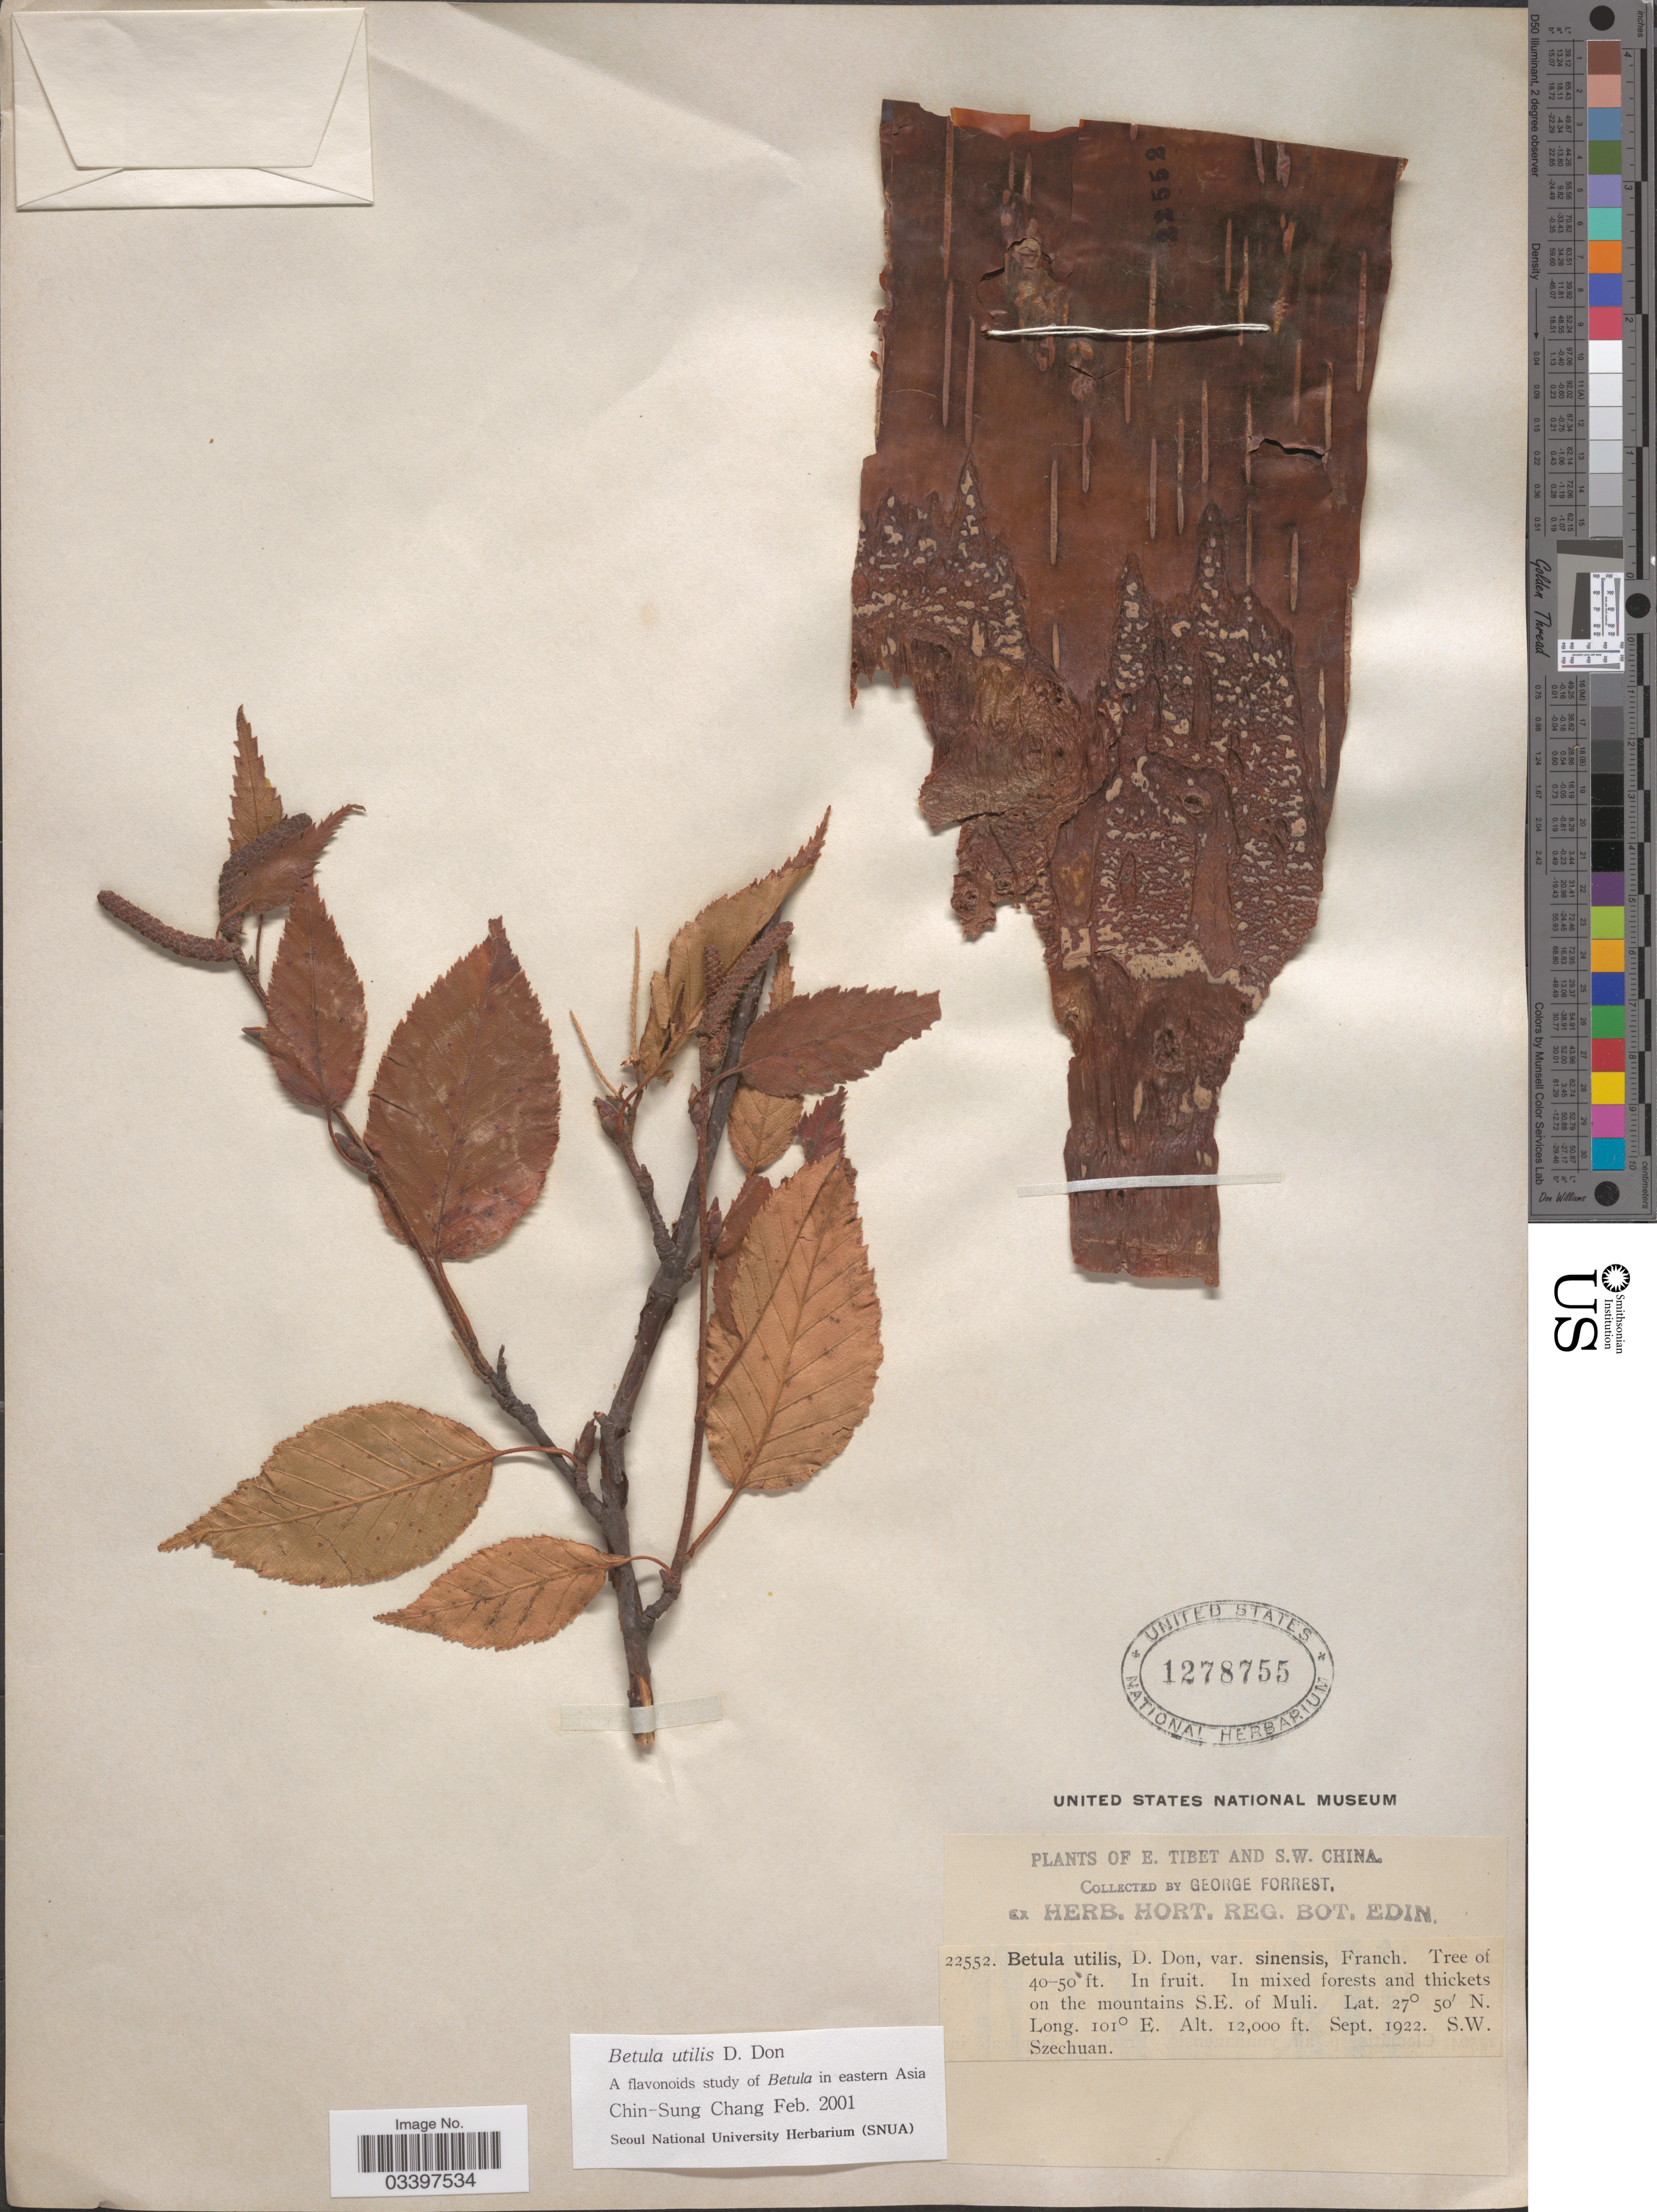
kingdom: Plantae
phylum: Tracheophyta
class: Magnoliopsida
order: Fagales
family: Betulaceae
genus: Betula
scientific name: Betula utilis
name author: D. Don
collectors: G. Forrest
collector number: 22552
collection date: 1922-09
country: China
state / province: Sichuan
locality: E. Tibet and S.W. China. In mixed forests and thickets on the mountains S.E. of Muli. S.W. Szechuan.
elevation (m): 3658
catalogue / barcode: US 1278755